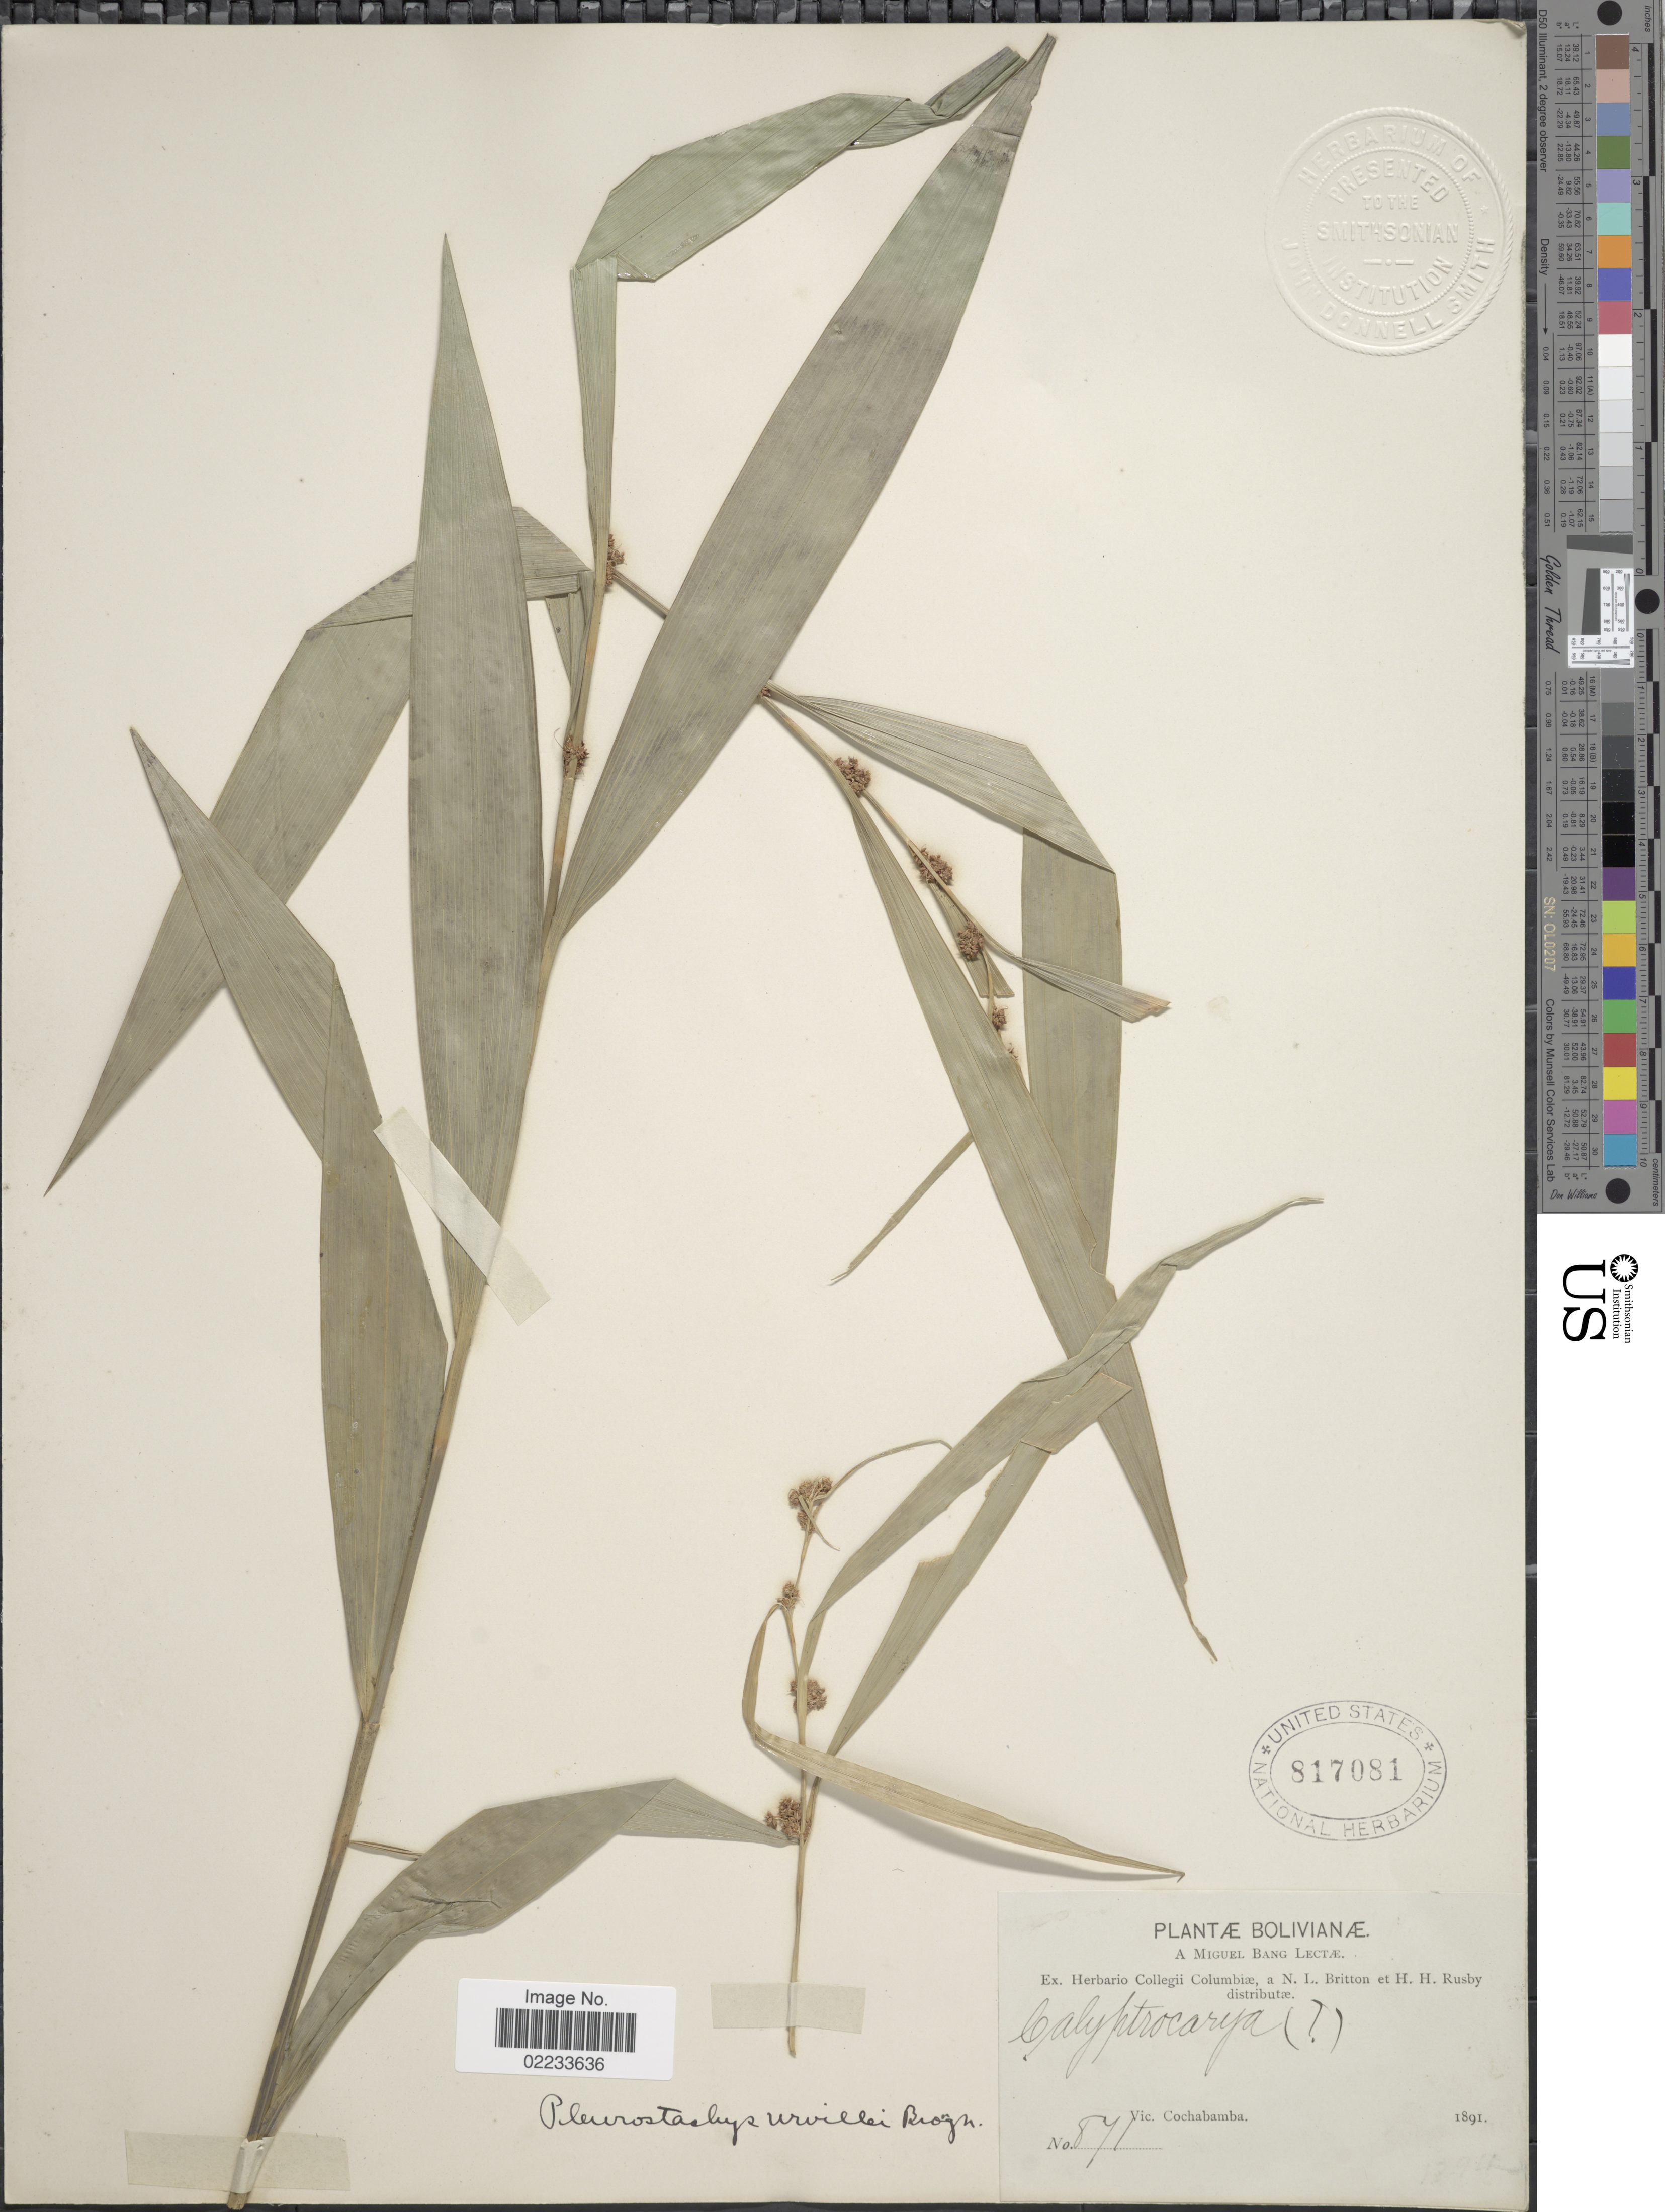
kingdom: Plantae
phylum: Tracheophyta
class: Liliopsida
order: Poales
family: Cyperaceae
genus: Rhynchospora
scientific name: Rhynchospora peruviana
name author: (C.B. Clarke) W.W. Thomas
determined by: Strong, Mark T., (BOT), Smithsonian Institution - National Museum of Natural History (UNITED STATES)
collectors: M. Bang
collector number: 871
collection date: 1891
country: Bolivia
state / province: Cochabamba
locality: Vic Cochabamba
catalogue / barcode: US 817081